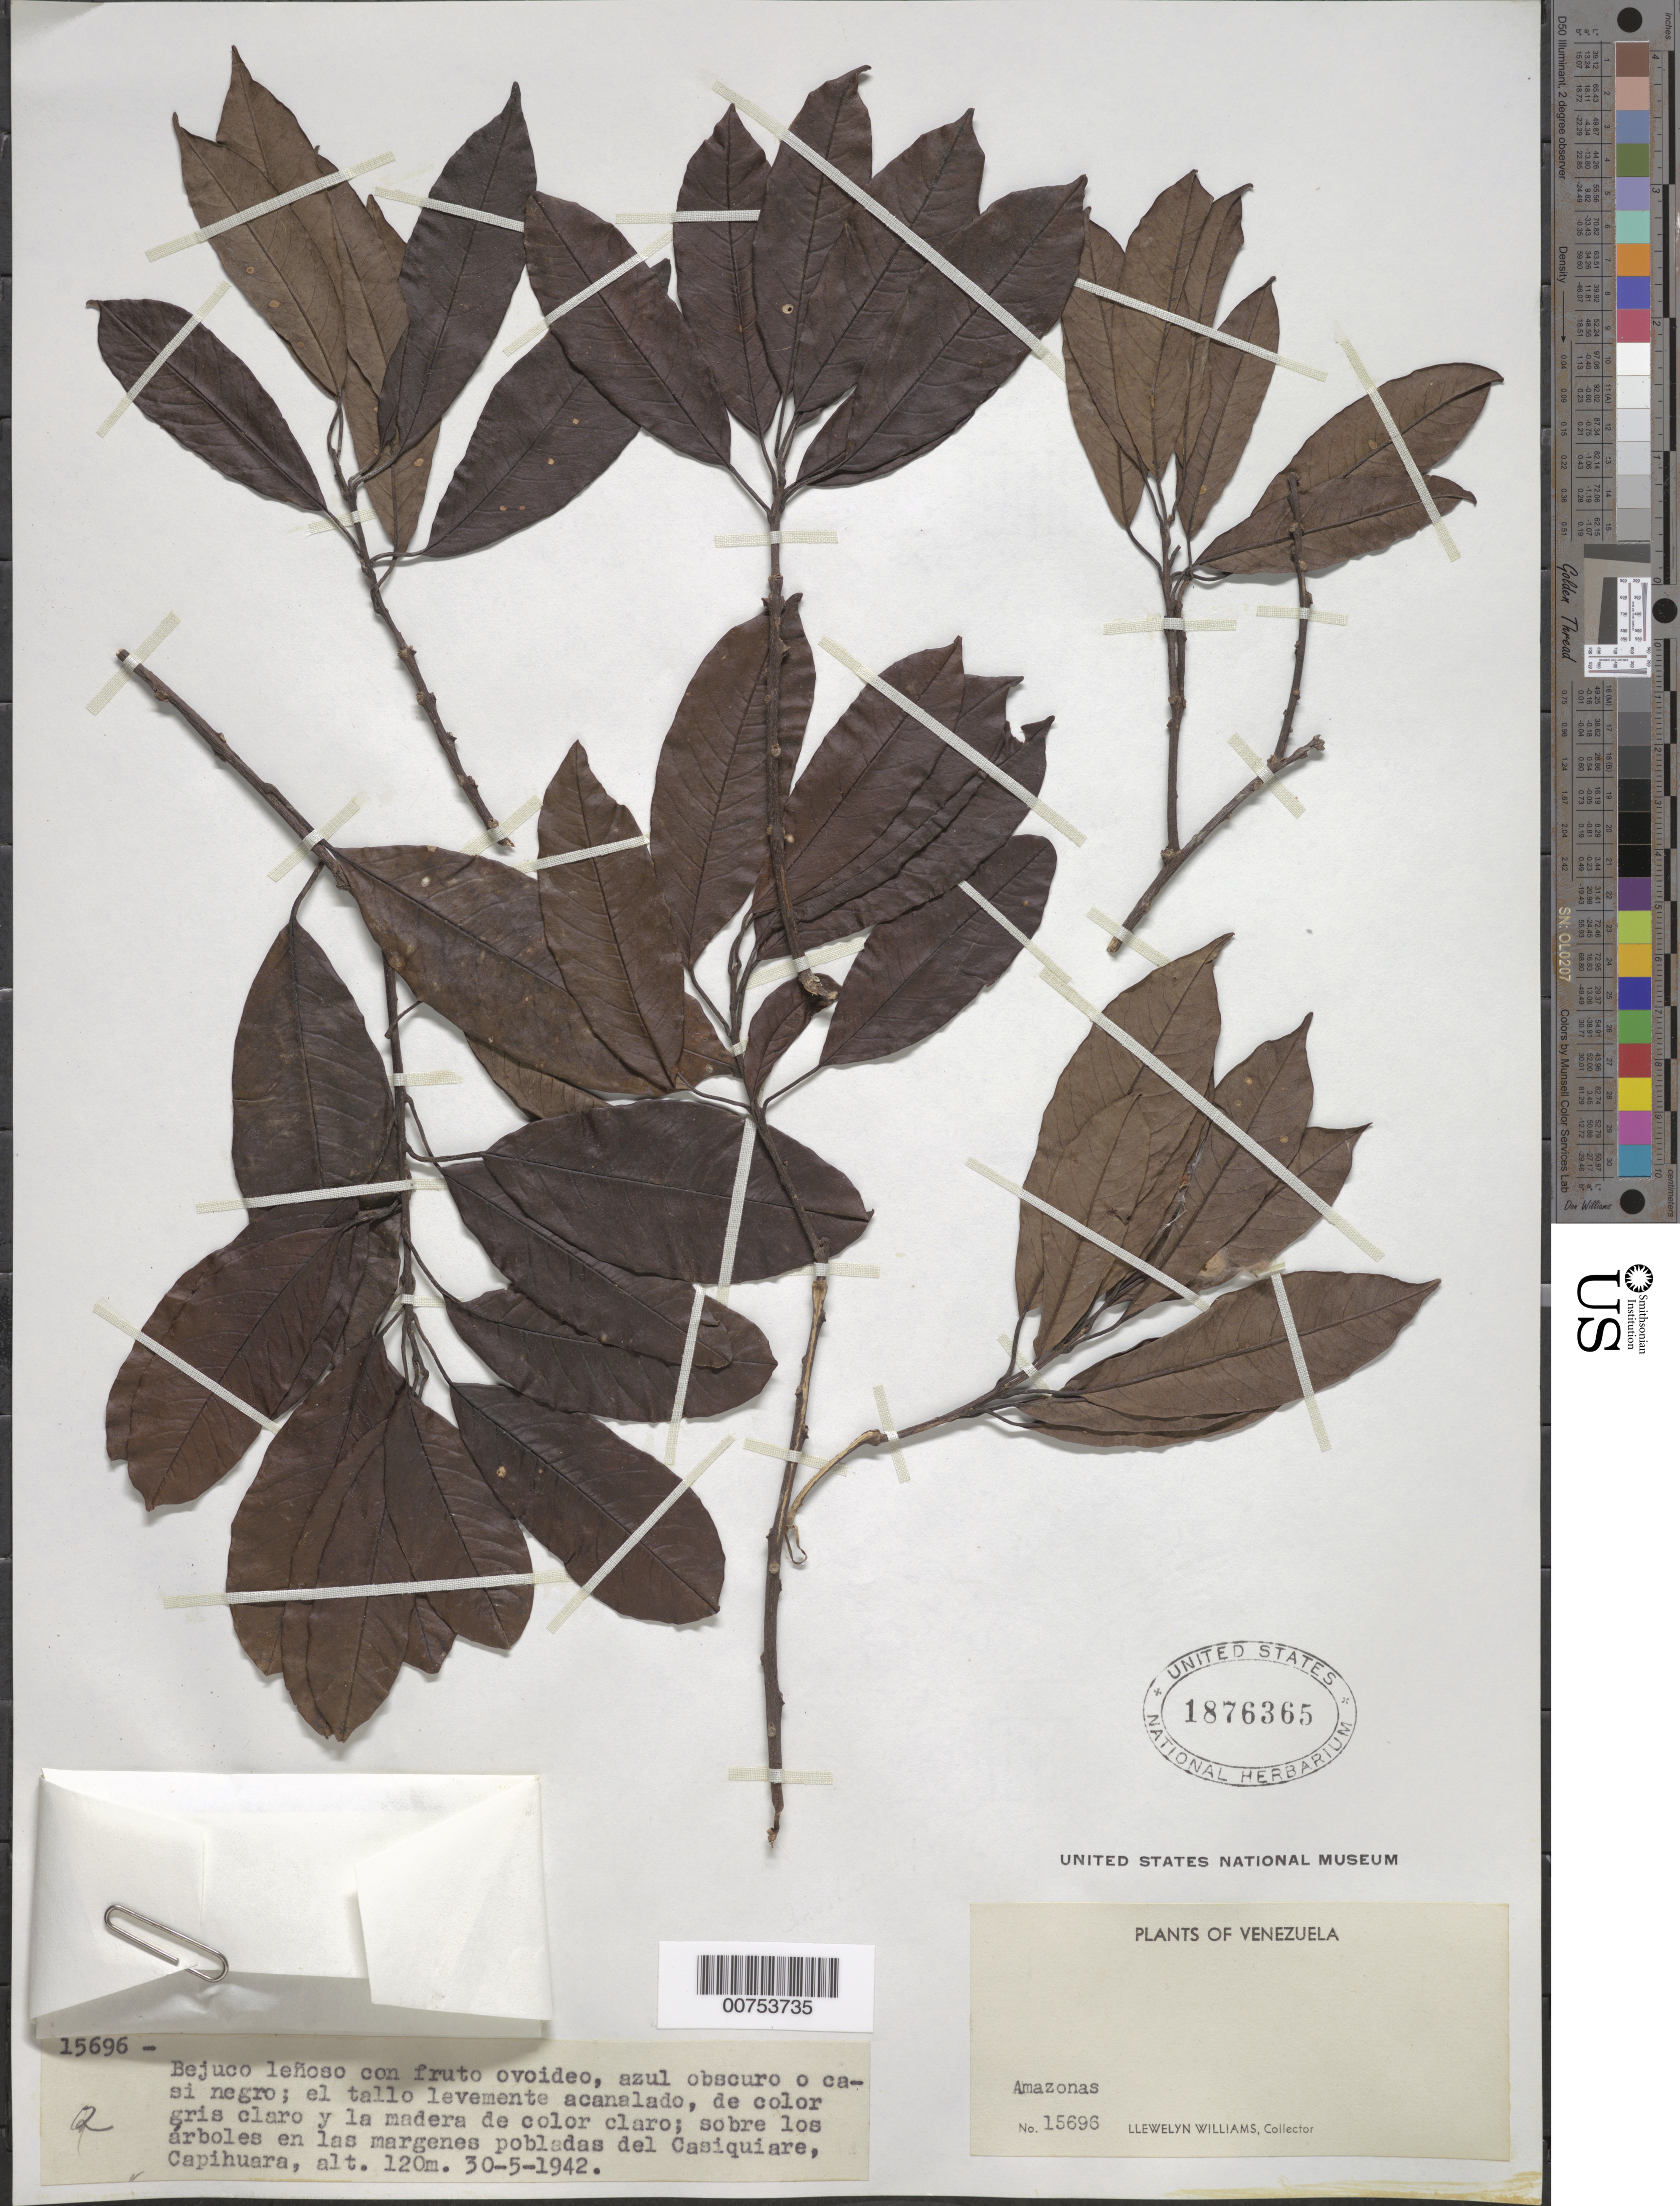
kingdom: Plantae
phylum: Tracheophyta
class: Magnoliopsida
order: Solanales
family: Convolvulaceae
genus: Dicranostyles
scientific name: Dicranostyles sp.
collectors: Ll. Williams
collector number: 15696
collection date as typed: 30-May-42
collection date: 1942-05-30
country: Venezuela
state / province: Amazonas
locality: Capihuara, Alto Casiquiare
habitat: Sobre los arboles en las margenes pobladas del rio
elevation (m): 120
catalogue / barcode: US 1876365